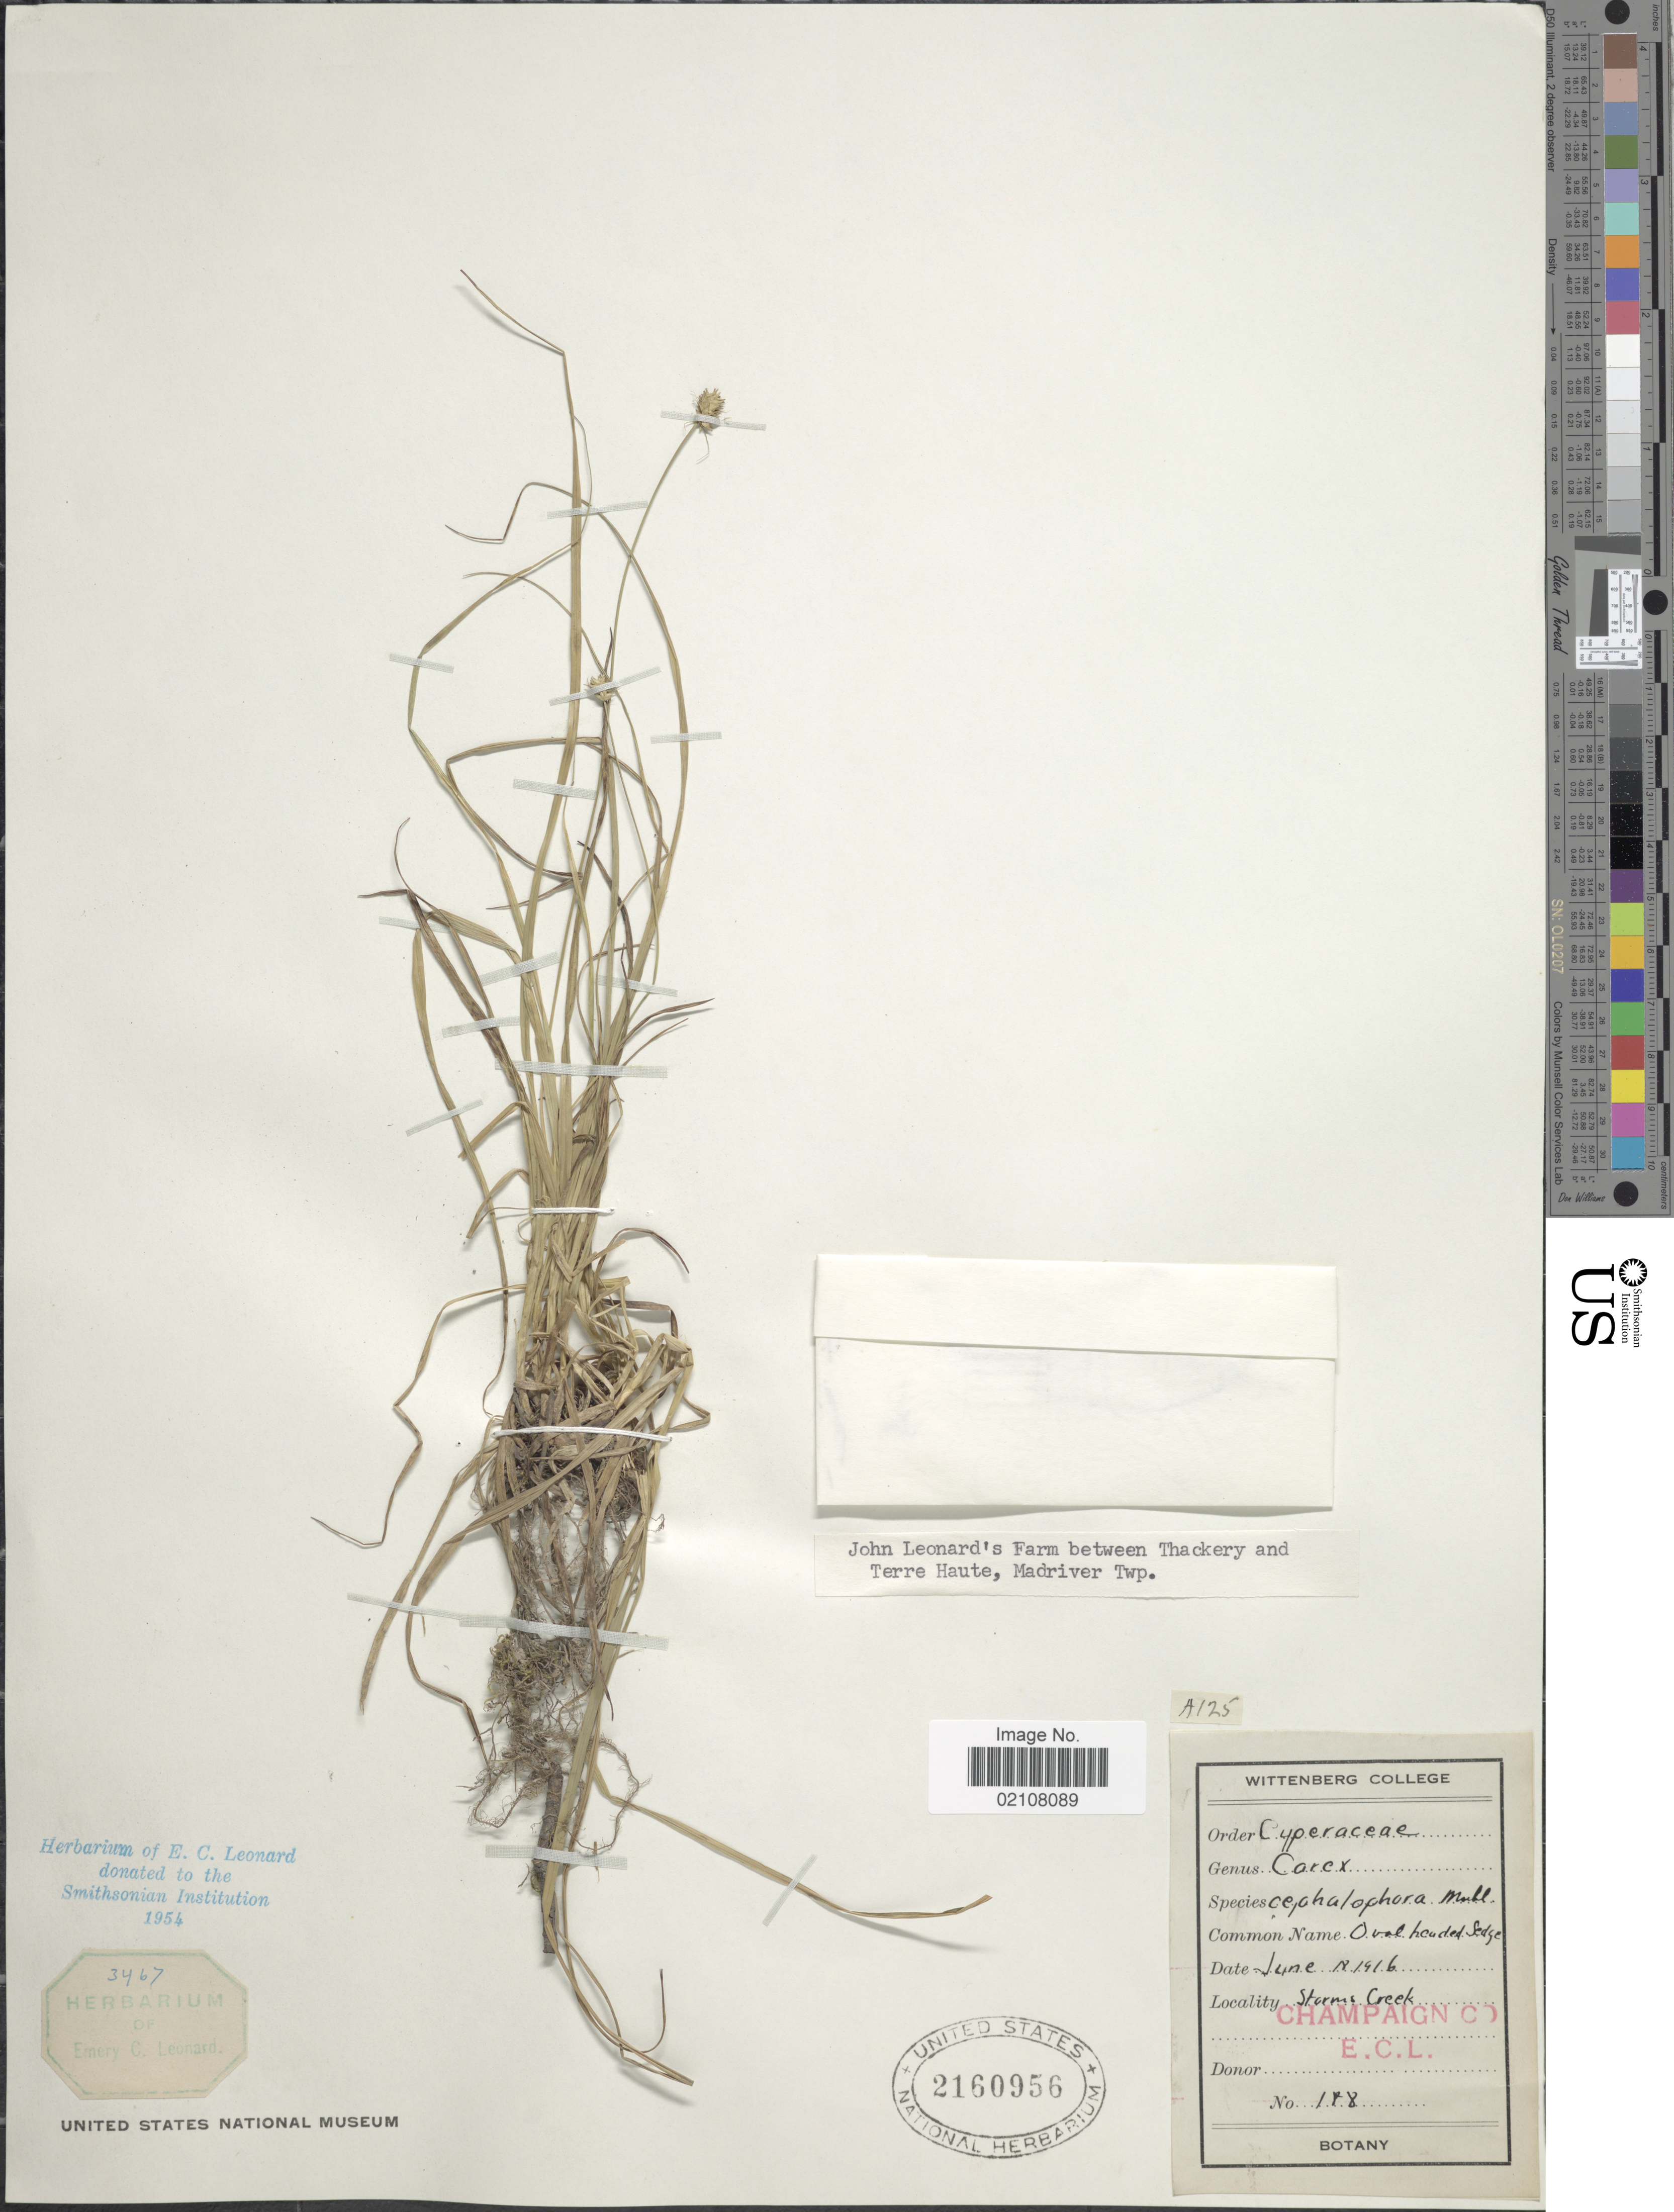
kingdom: Plantae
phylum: Tracheophyta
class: Liliopsida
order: Poales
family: Cyperaceae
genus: Carex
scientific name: Carex cephalophora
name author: Muhl. ex Willd.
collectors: E. C. Leonard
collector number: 118*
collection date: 1916-06-18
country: United States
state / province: Ohio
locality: Storms Creek, Champaign Co.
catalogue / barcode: US 2160956